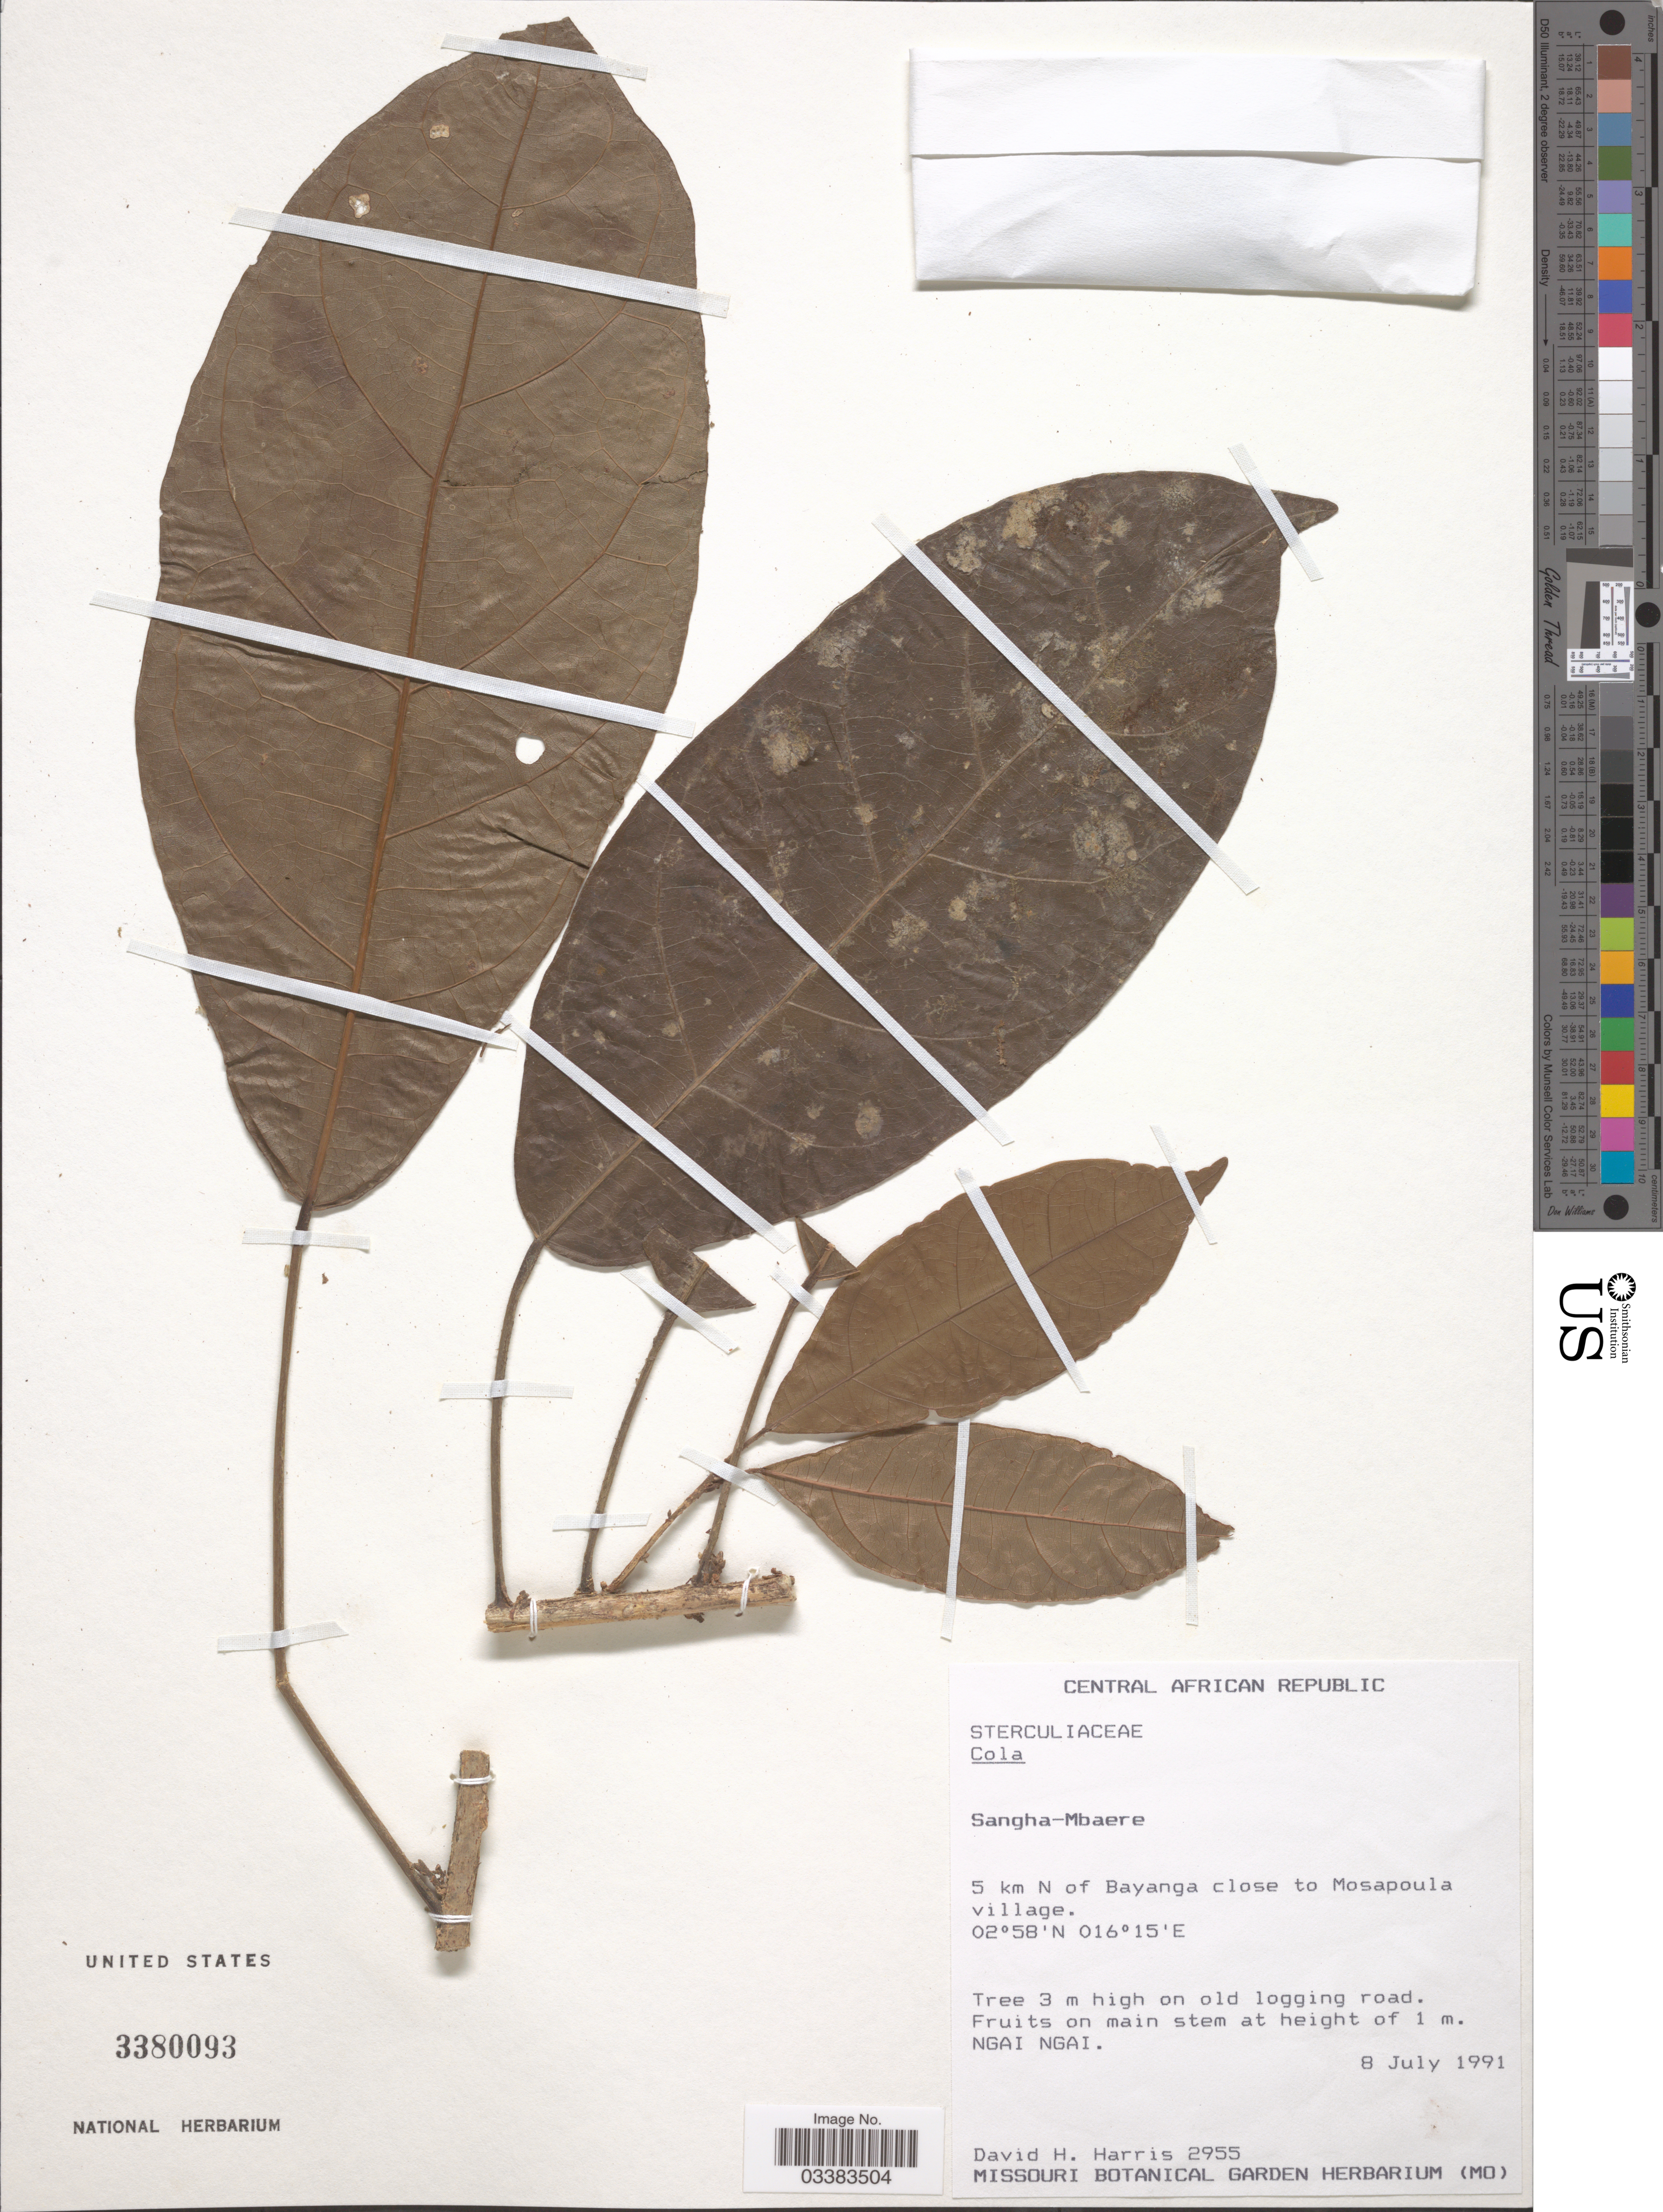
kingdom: Plantae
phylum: Tracheophyta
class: Magnoliopsida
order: Malvales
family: Malvaceae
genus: Cola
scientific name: Cola sp.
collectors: D. Harris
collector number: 2955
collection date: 1991-07-08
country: Central African Republic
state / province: Sangha-Mbaere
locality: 5 km N of Bayanga close to Mosapoula village.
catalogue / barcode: US 3380093